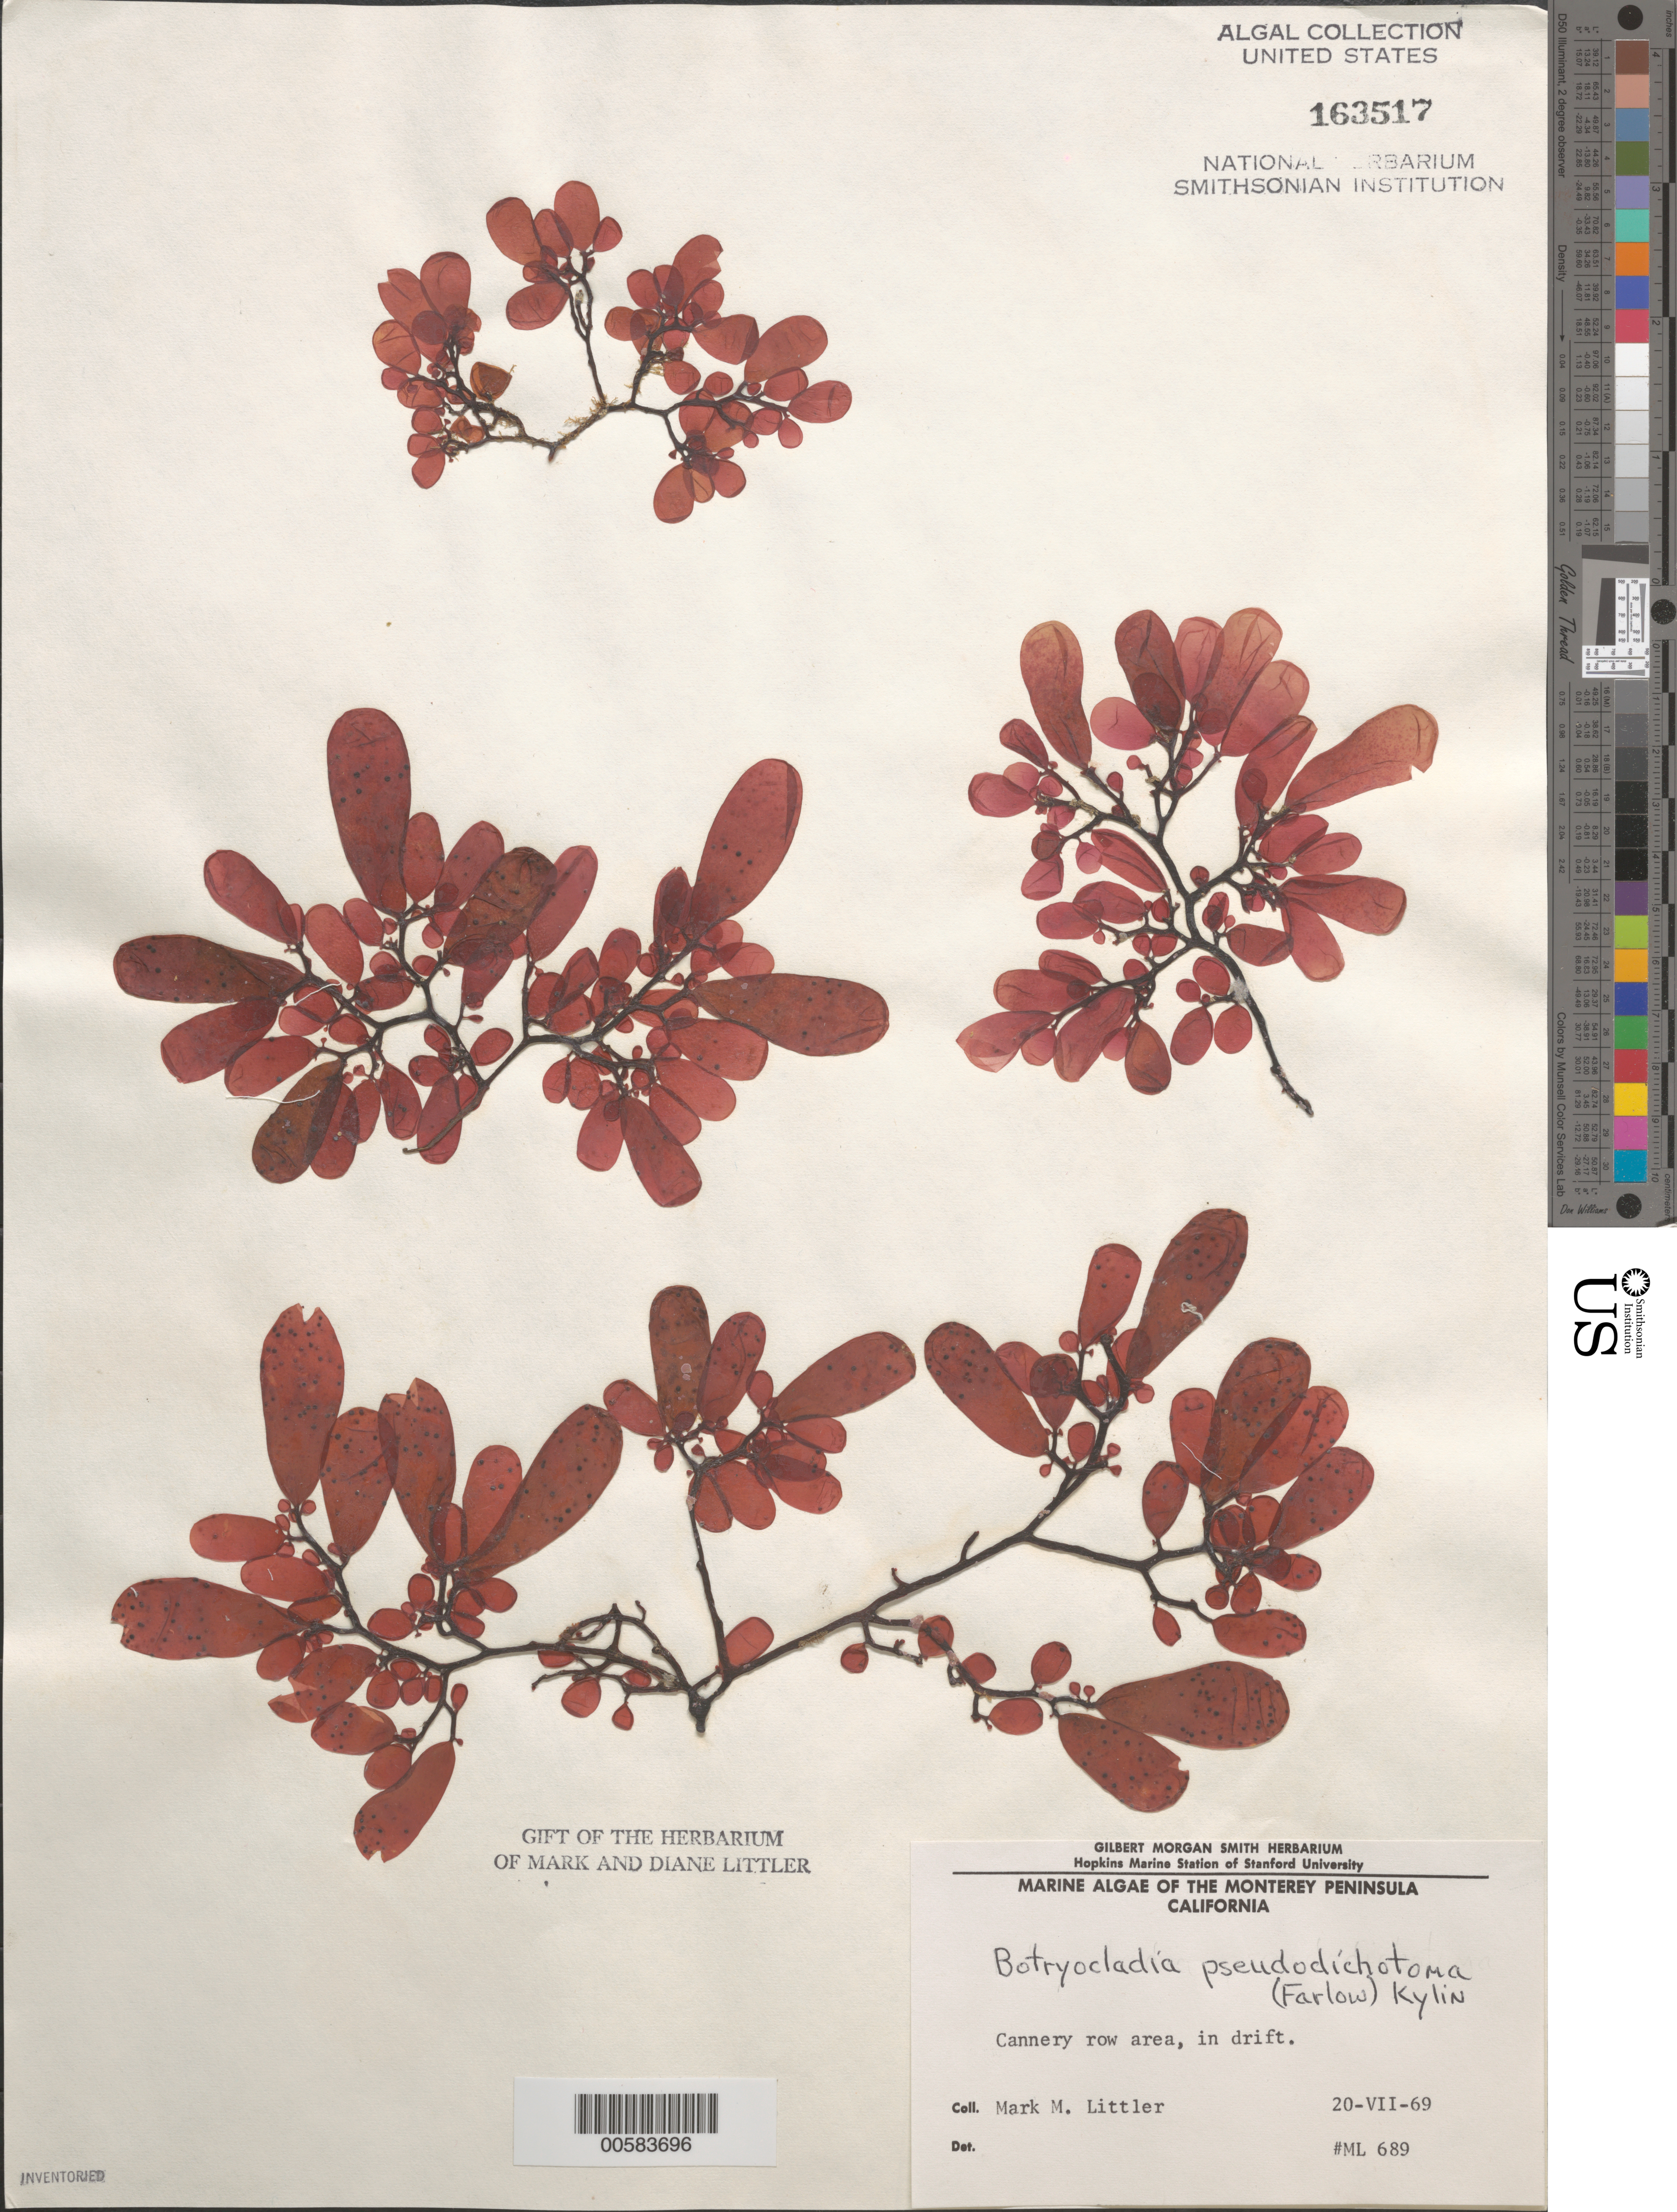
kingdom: Plantae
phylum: Rhodophyta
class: Florideophyceae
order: Rhodymeniales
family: Rhodymeniaceae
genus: Botryocladia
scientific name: Botryocladia pseudodichotoma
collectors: M. M. Littler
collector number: ML 689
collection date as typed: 20 Jul 1969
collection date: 1969-07-20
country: United States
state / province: California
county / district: Monterey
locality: Cannery Row area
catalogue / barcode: US 163517